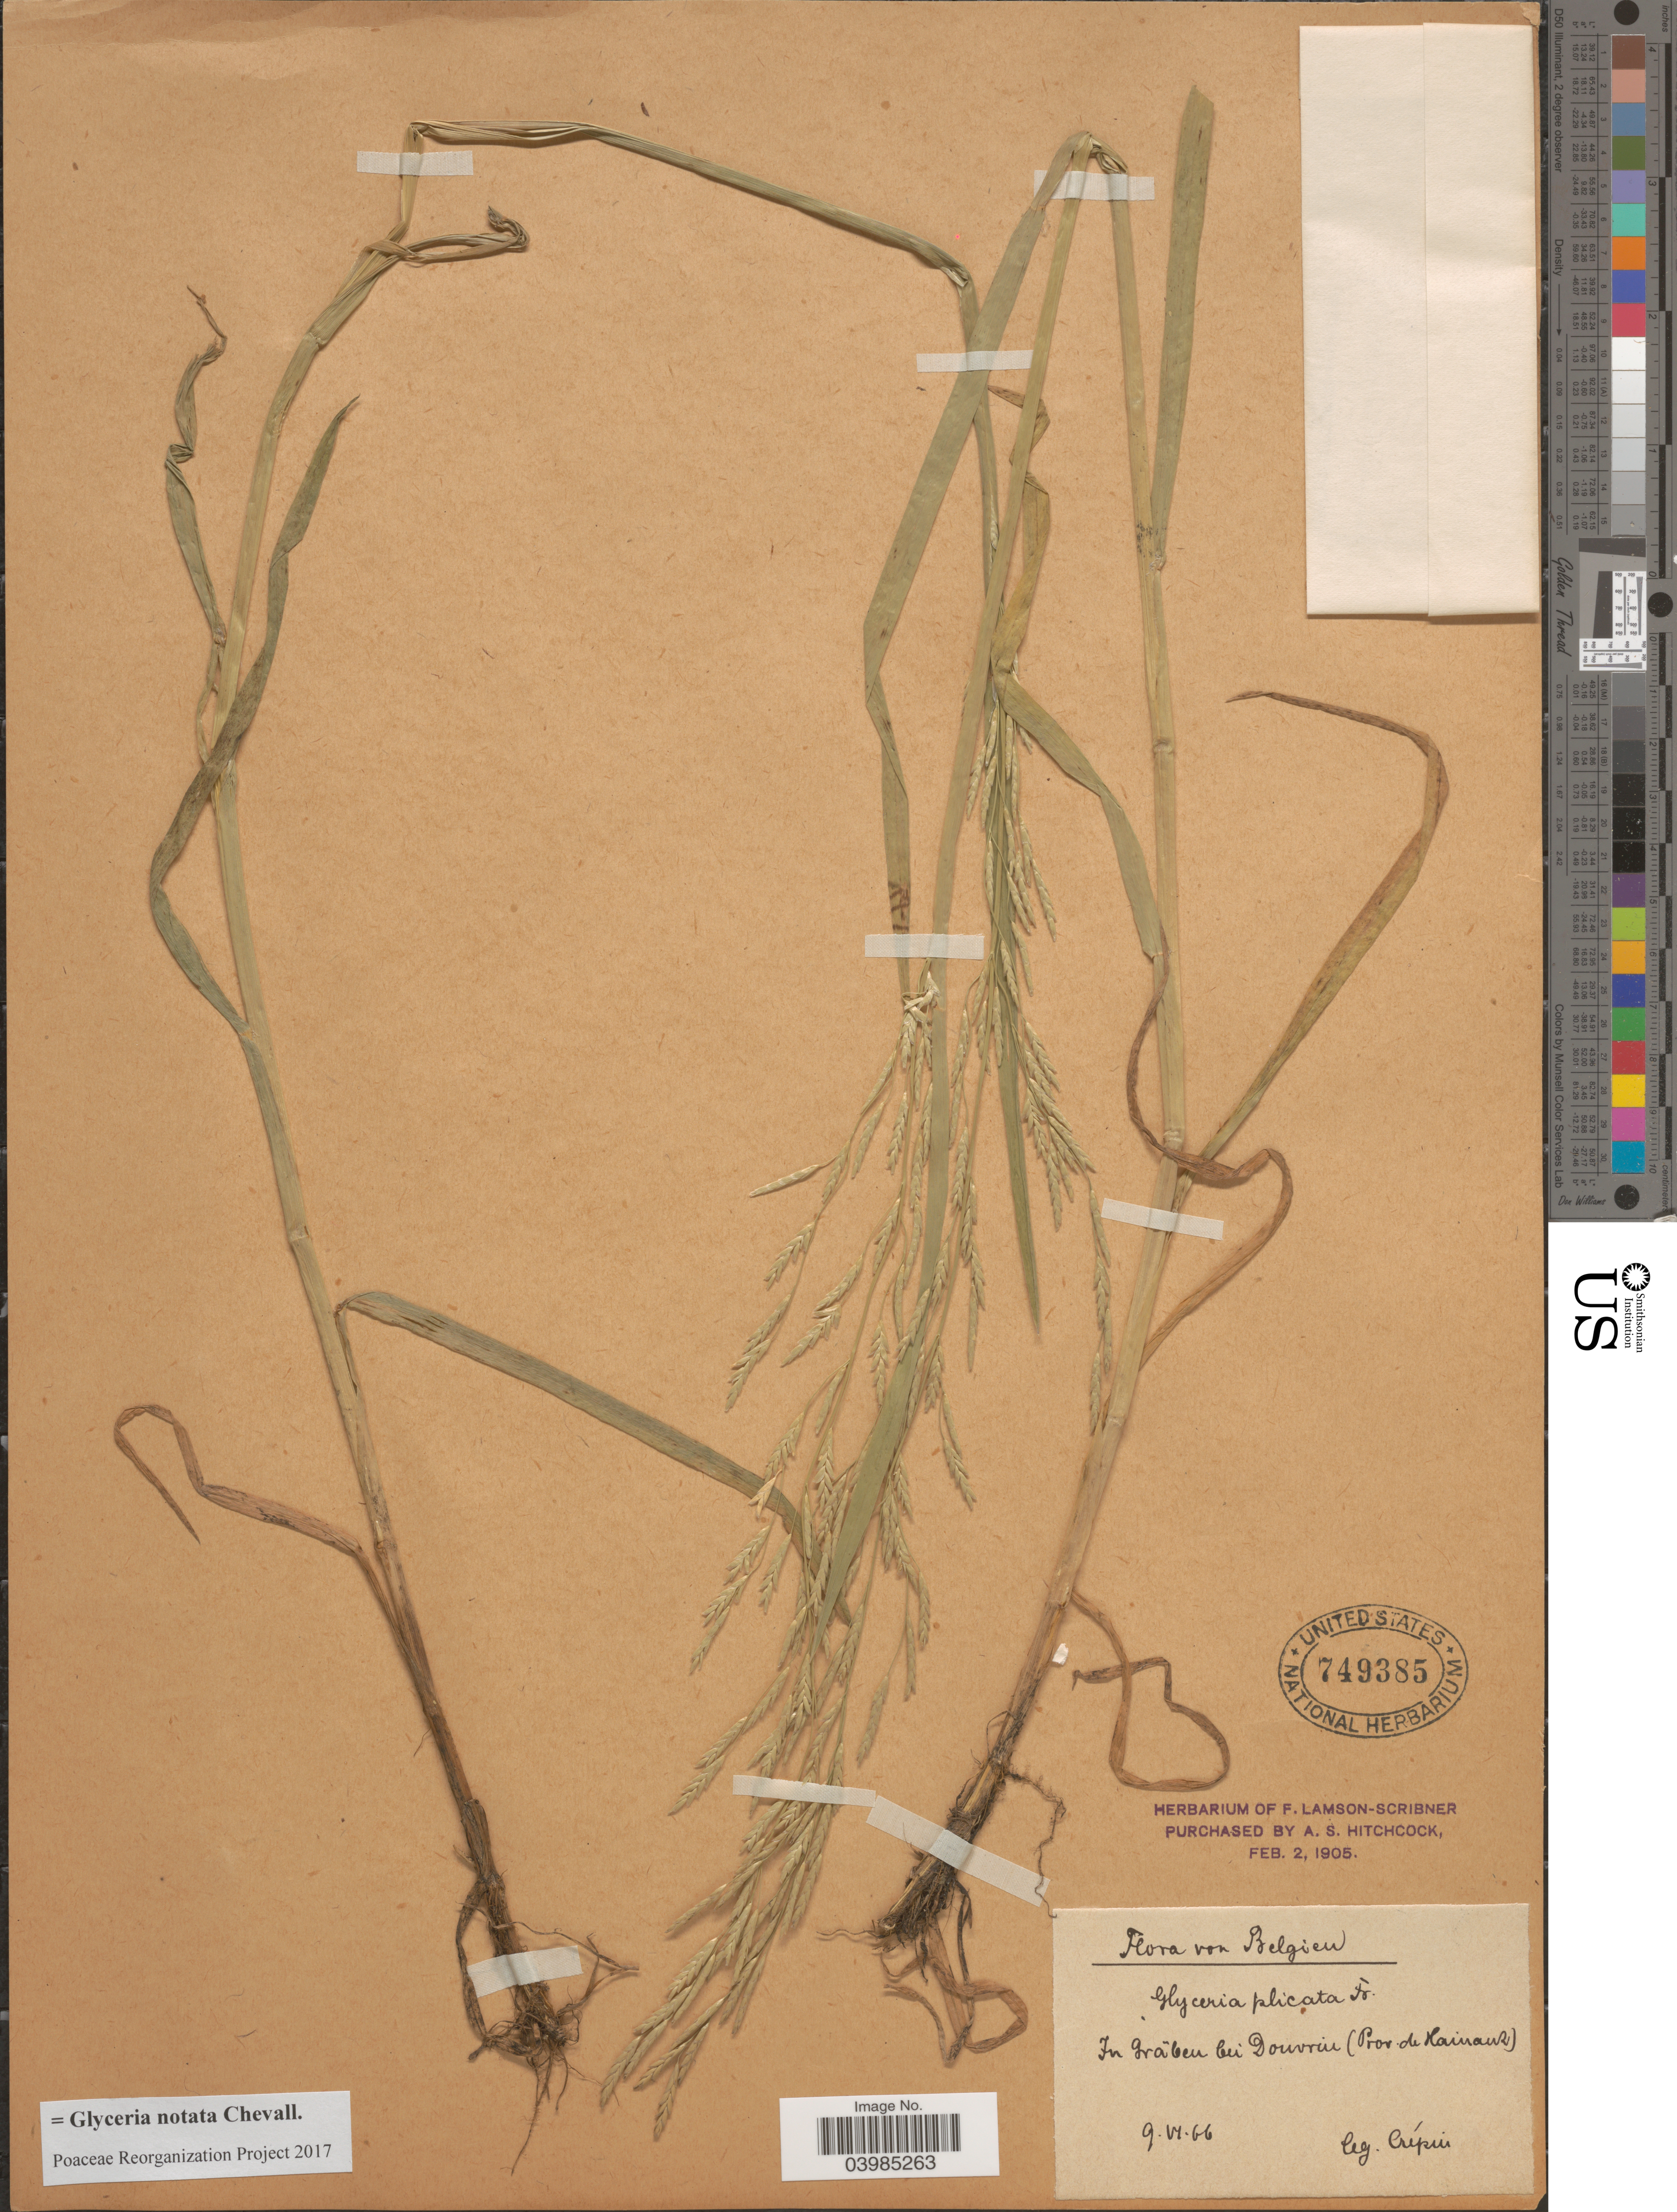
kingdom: Plantae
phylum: Tracheophyta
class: Liliopsida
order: Poales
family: Poaceae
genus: Glyceria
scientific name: Glyceria notata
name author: Chevall.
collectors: Crepin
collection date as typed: Transcribed d/m/y: 9/6/66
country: Belgium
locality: Belgien. In Grãben bei Douvrai (Prov. de Hainaut).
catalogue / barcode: US 749385